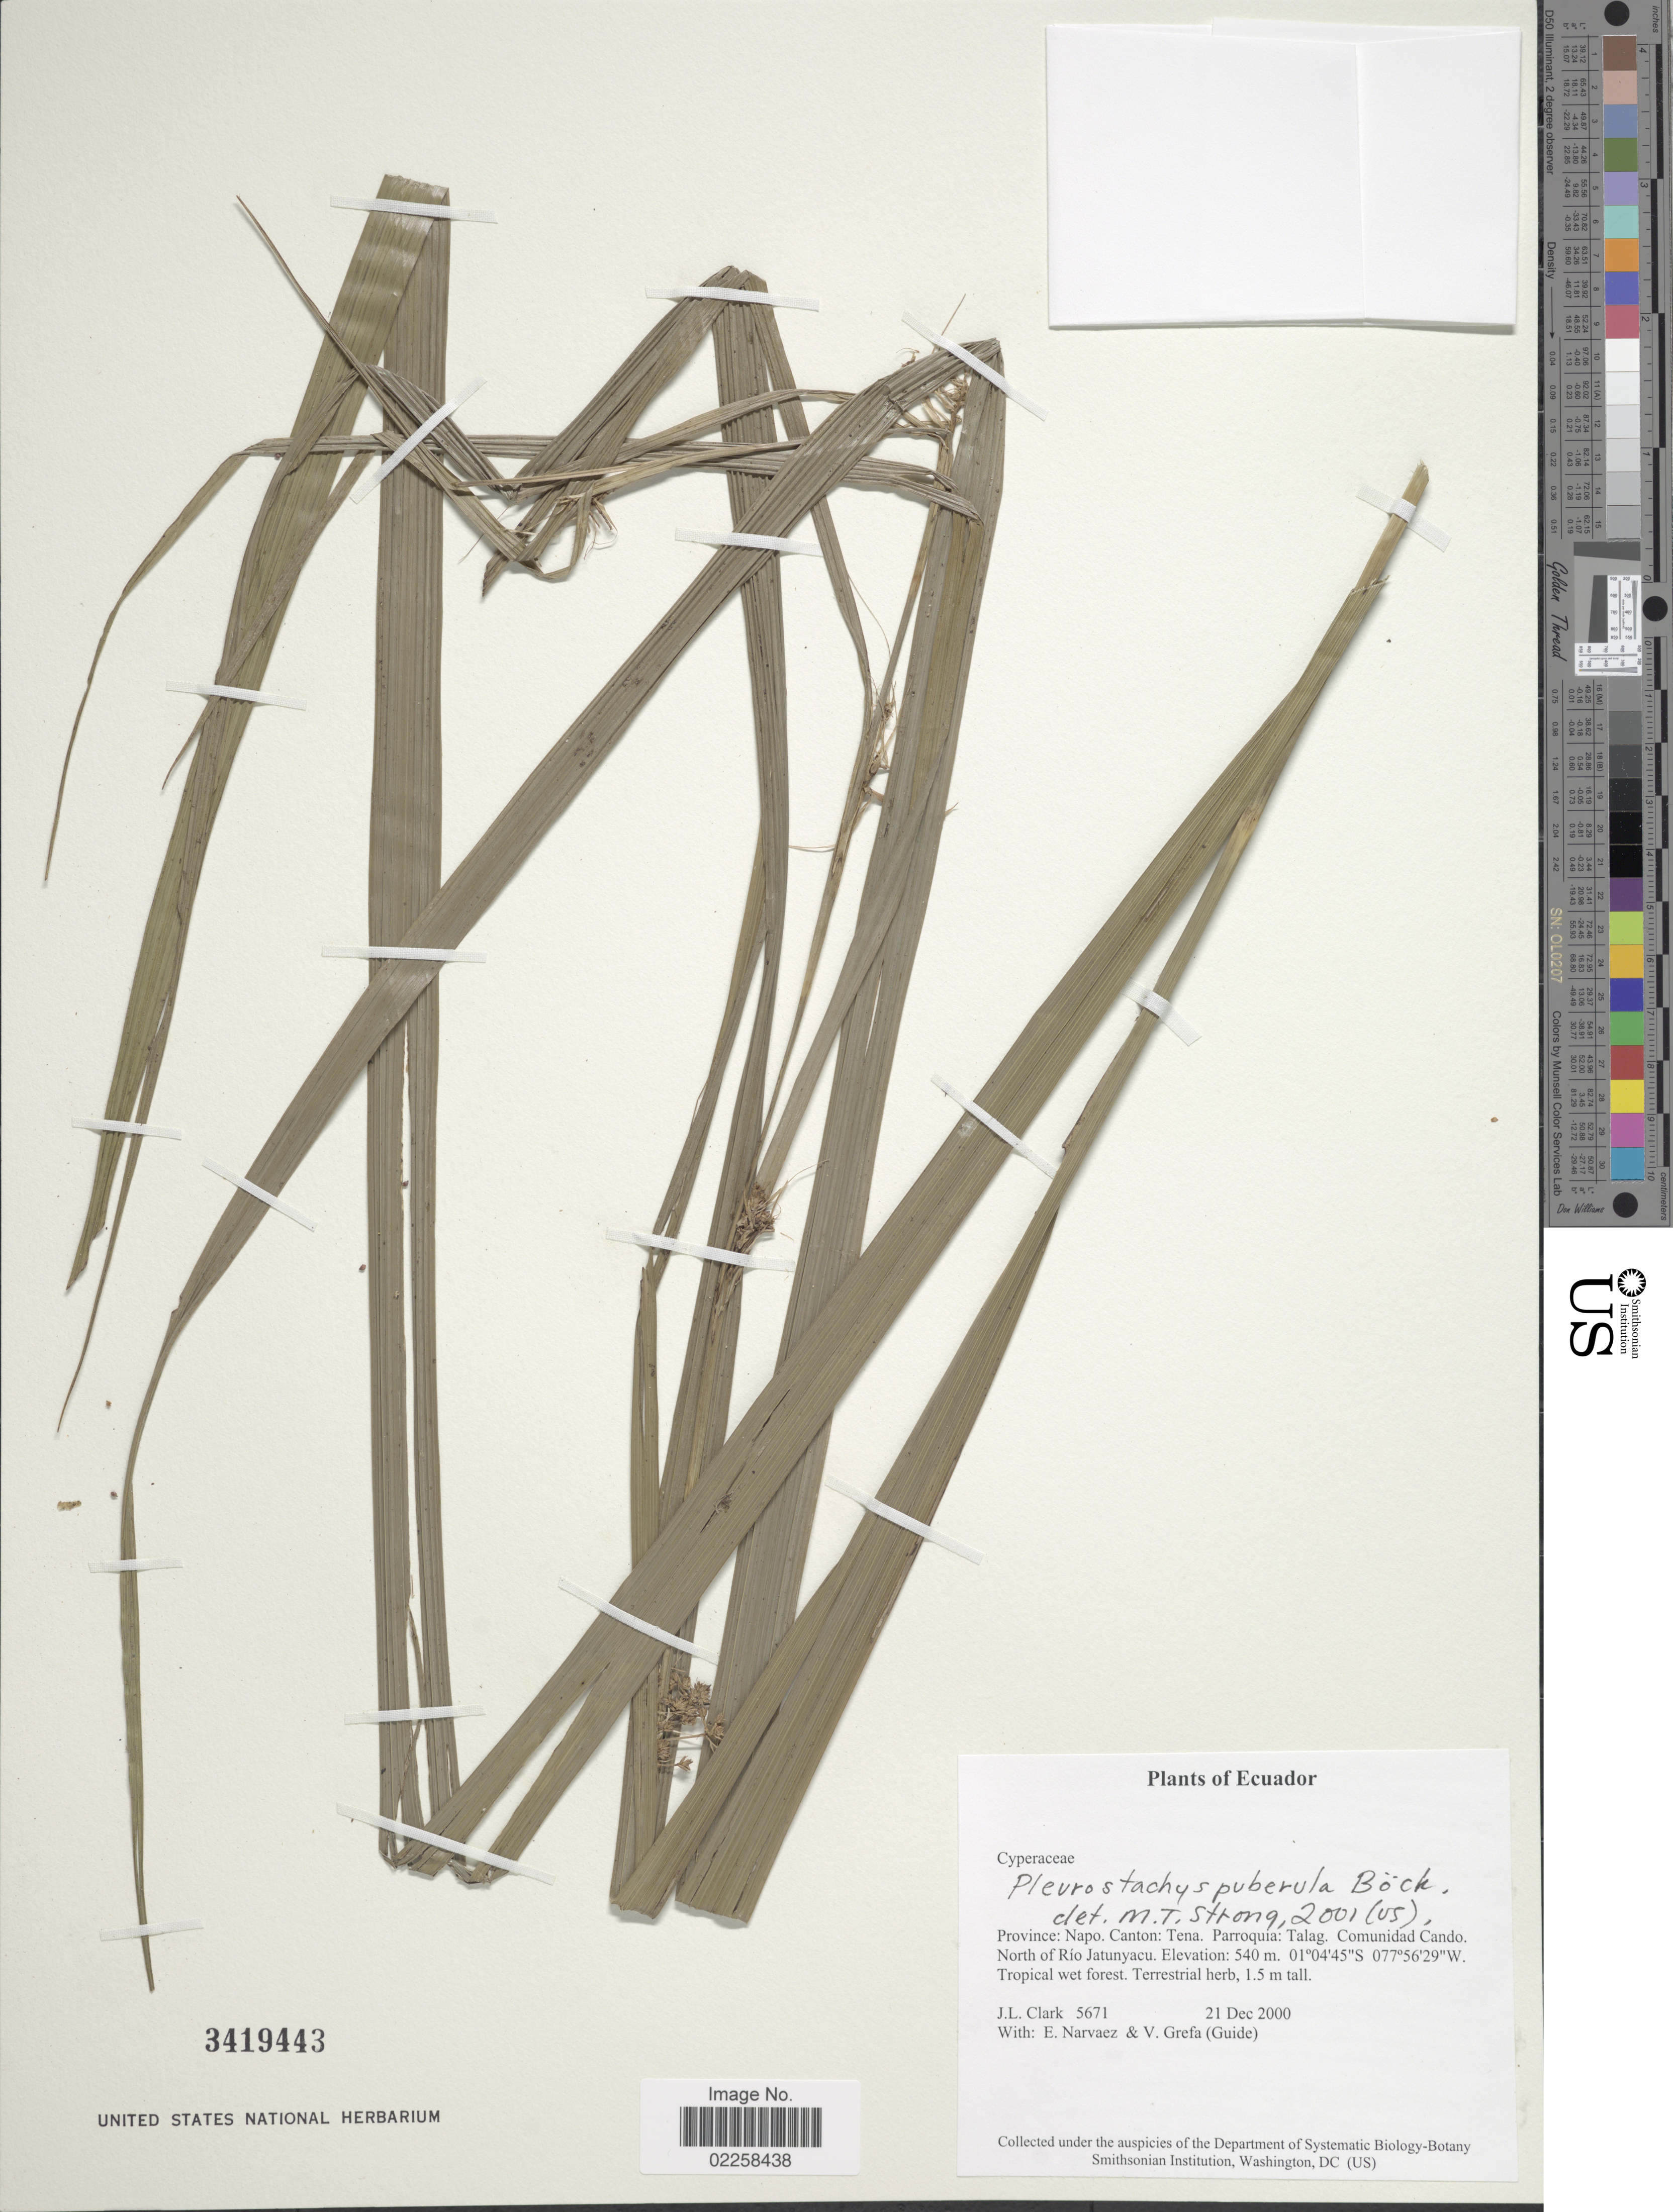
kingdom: Plantae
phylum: Tracheophyta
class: Liliopsida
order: Poales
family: Cyperaceae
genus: Rhynchospora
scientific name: Rhynchospora orbigniana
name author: (Brongn.) L.B. Sm.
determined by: Strong, Mark T., (BOT), Smithsonian Institution - National Museum of Natural History (UNITED STATES)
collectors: J. L. Clark, E. Narváez & V. Grefa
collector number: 5671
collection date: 2000-12-21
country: Ecuador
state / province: Napo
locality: Canton: tena. Parroquia: Talag. Comunidad Cando. North of Río Jatunyacu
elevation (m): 540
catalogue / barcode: US 3419443